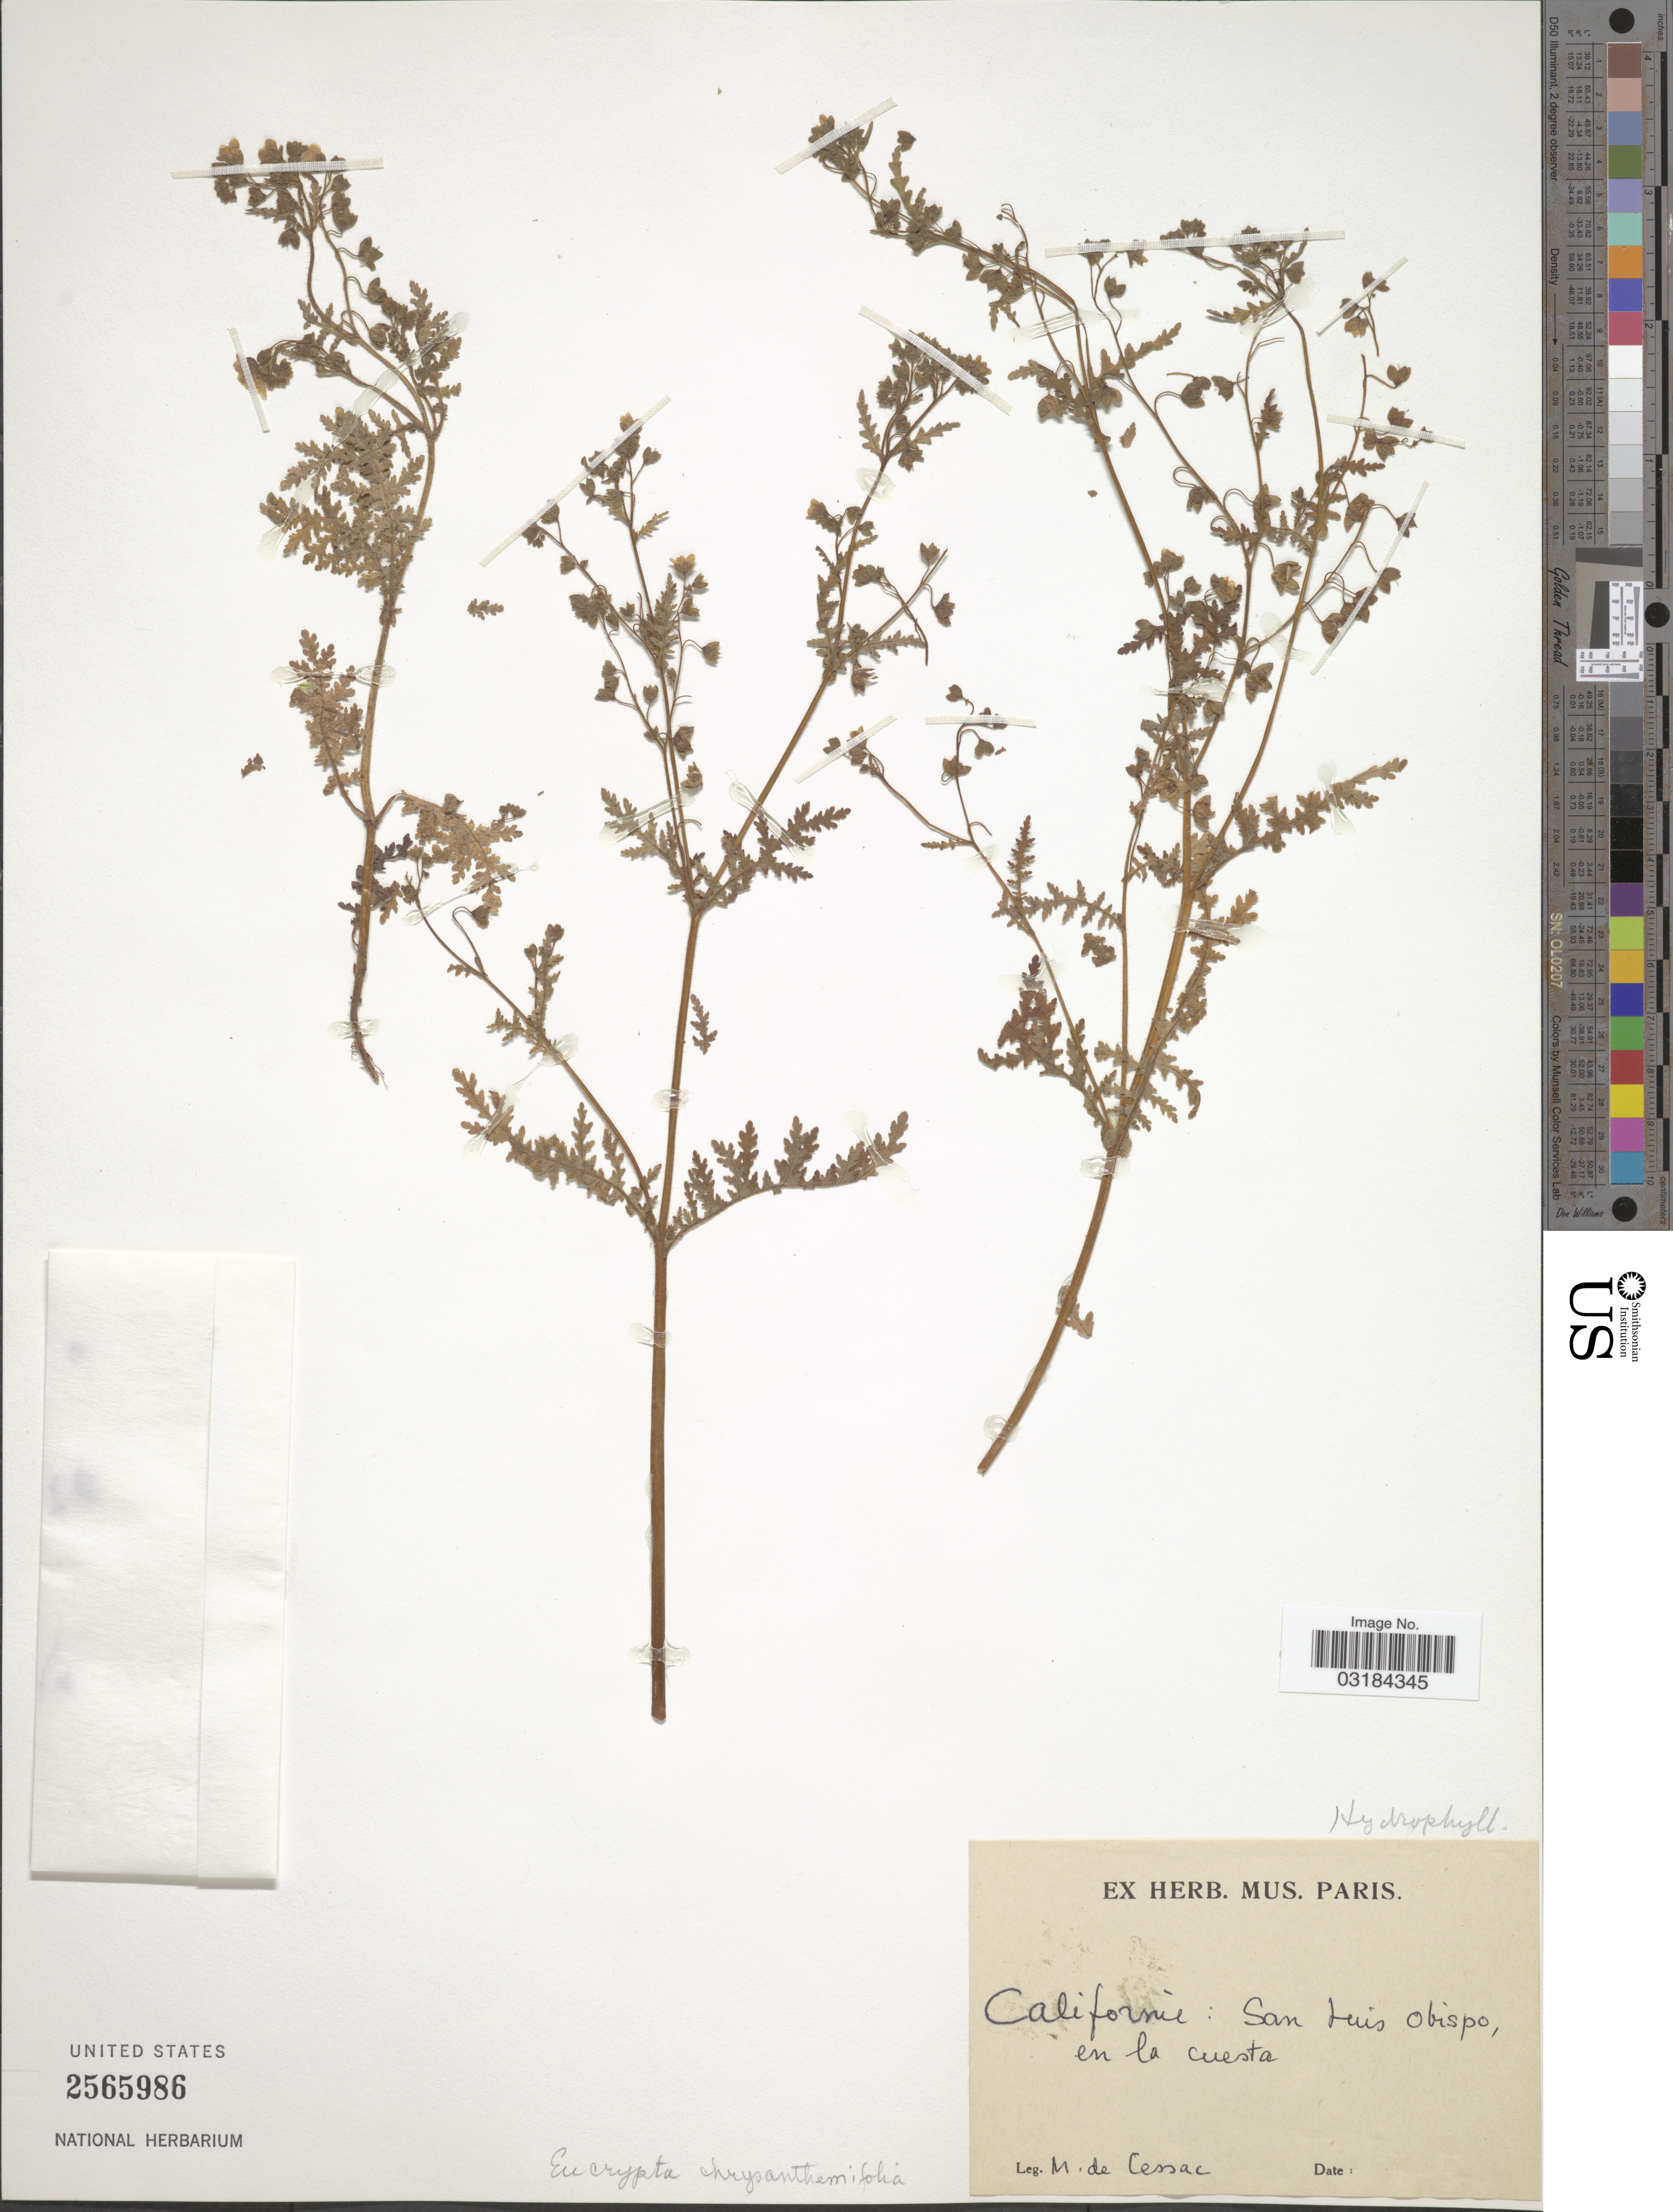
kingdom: Plantae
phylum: Tracheophyta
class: Magnoliopsida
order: Boraginales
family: Hydrophyllaceae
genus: Eucrypta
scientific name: Eucrypta chrysanthemifolia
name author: (Benth.) Greene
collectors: M. Cessac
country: United States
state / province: California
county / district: San Luis Obispo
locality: San Luis Obispo, en la cuesta.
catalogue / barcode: US 2565986